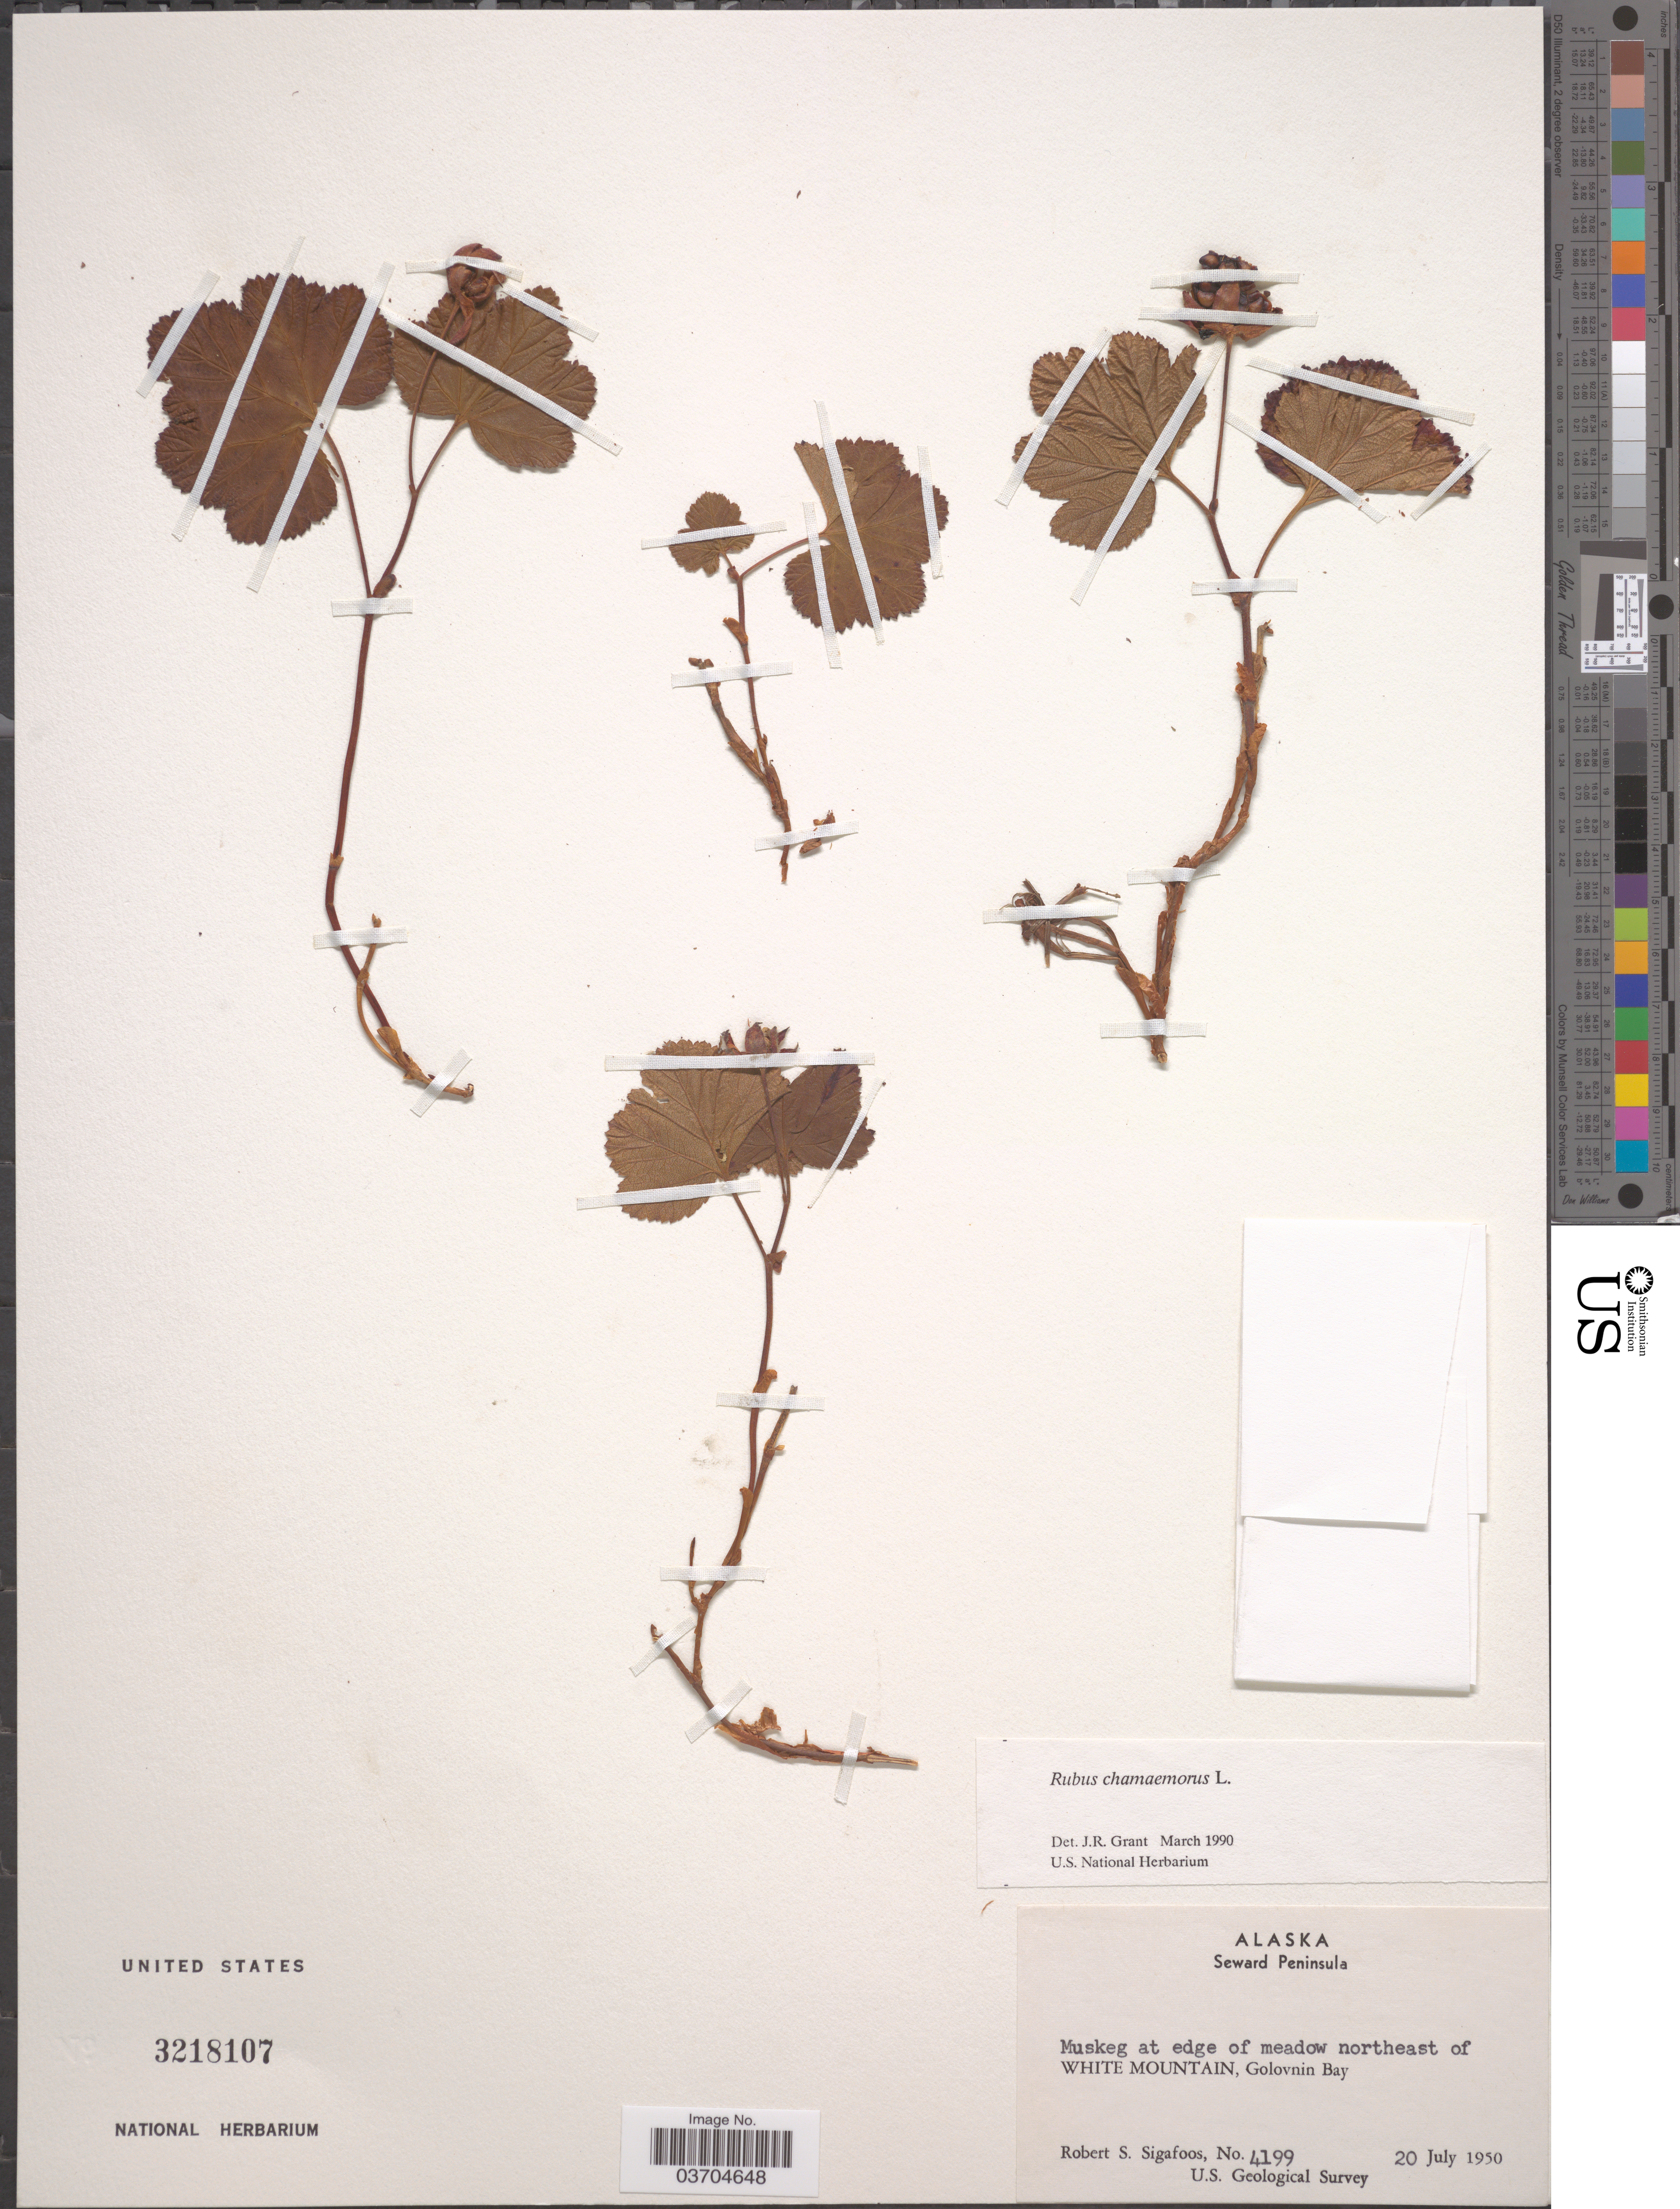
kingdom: Plantae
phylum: Tracheophyta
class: Magnoliopsida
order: Rosales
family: Rosaceae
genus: Rubus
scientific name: Rubus chamaemorus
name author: L.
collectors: R. Sigafoos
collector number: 4199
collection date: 1950-07-20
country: United States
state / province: Alaska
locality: Seward Peninsula. Muskeg at edge of meadow northeast of White Mountain, Golovnin Bay.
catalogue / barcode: US 3218107